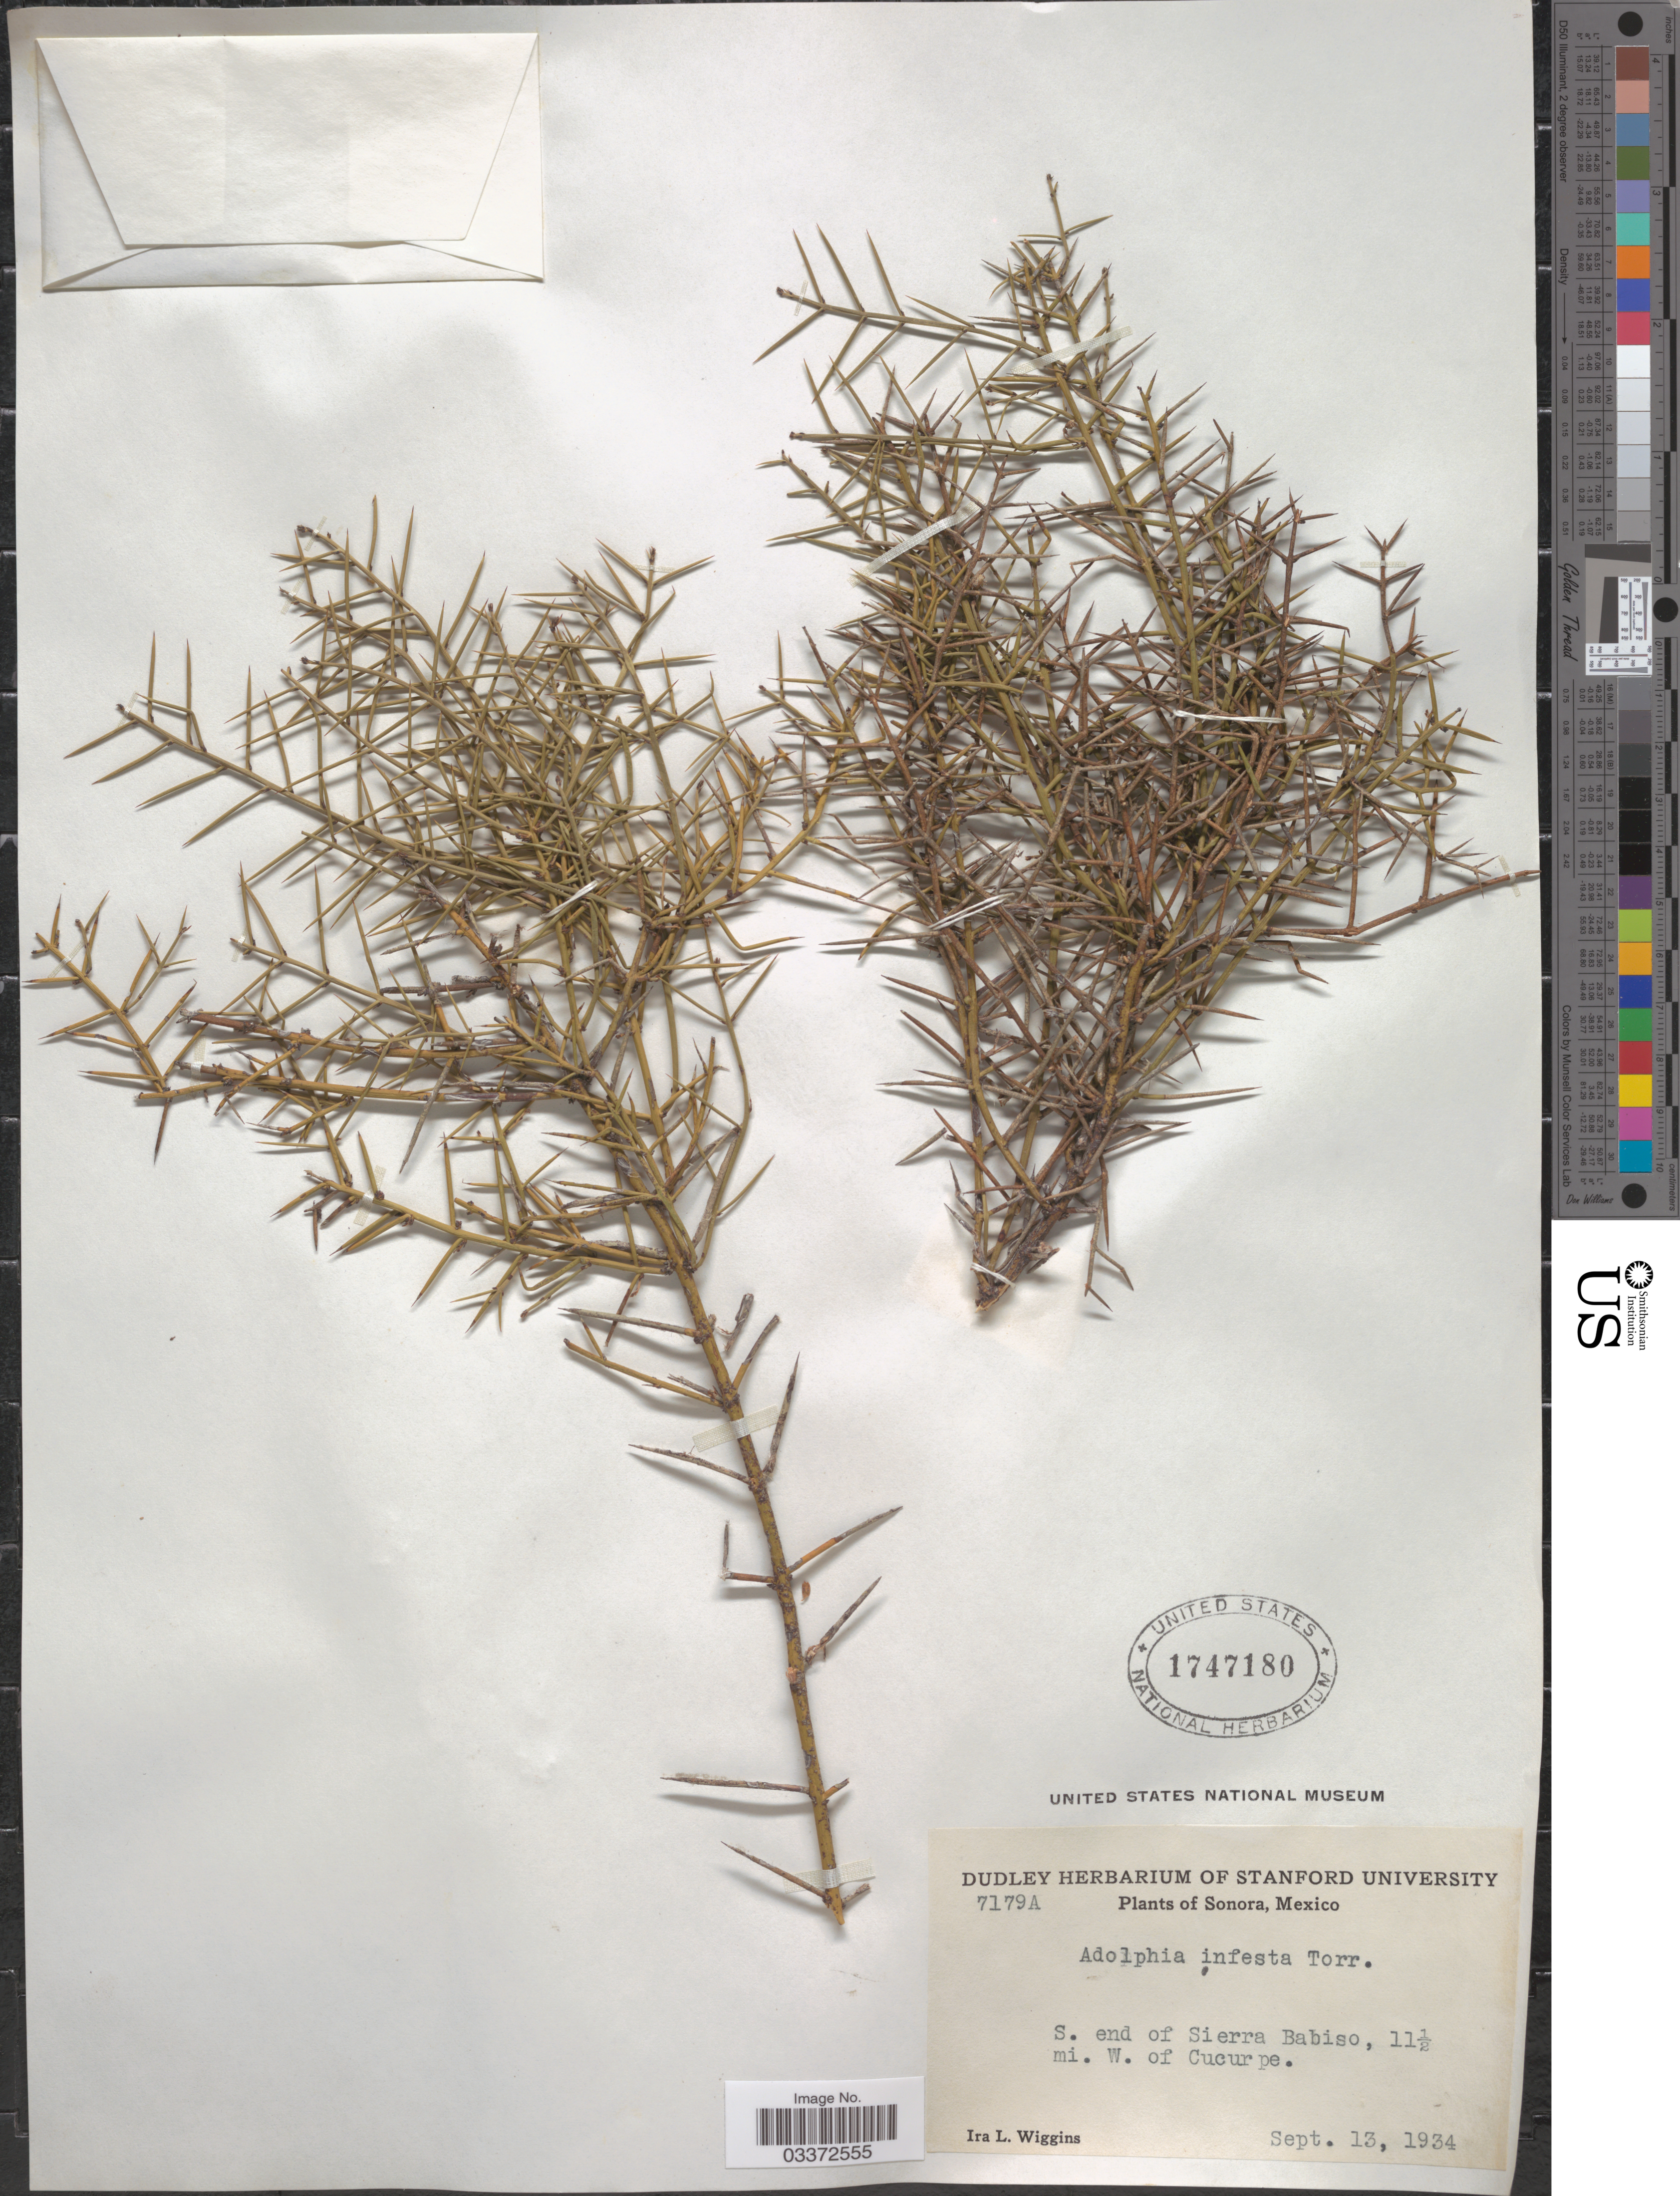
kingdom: Plantae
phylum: Tracheophyta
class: Magnoliopsida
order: Rosales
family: Rhamnaceae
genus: Adolphia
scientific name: Adolphia infesta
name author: (Kunth) Meisn.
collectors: I. L. Wiggins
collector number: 7179A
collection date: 1934-09-13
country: Mexico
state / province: Sonora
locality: S. end of Sierra Babiso, 11½ mi. W. of Cucurpe.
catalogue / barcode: US 1747180